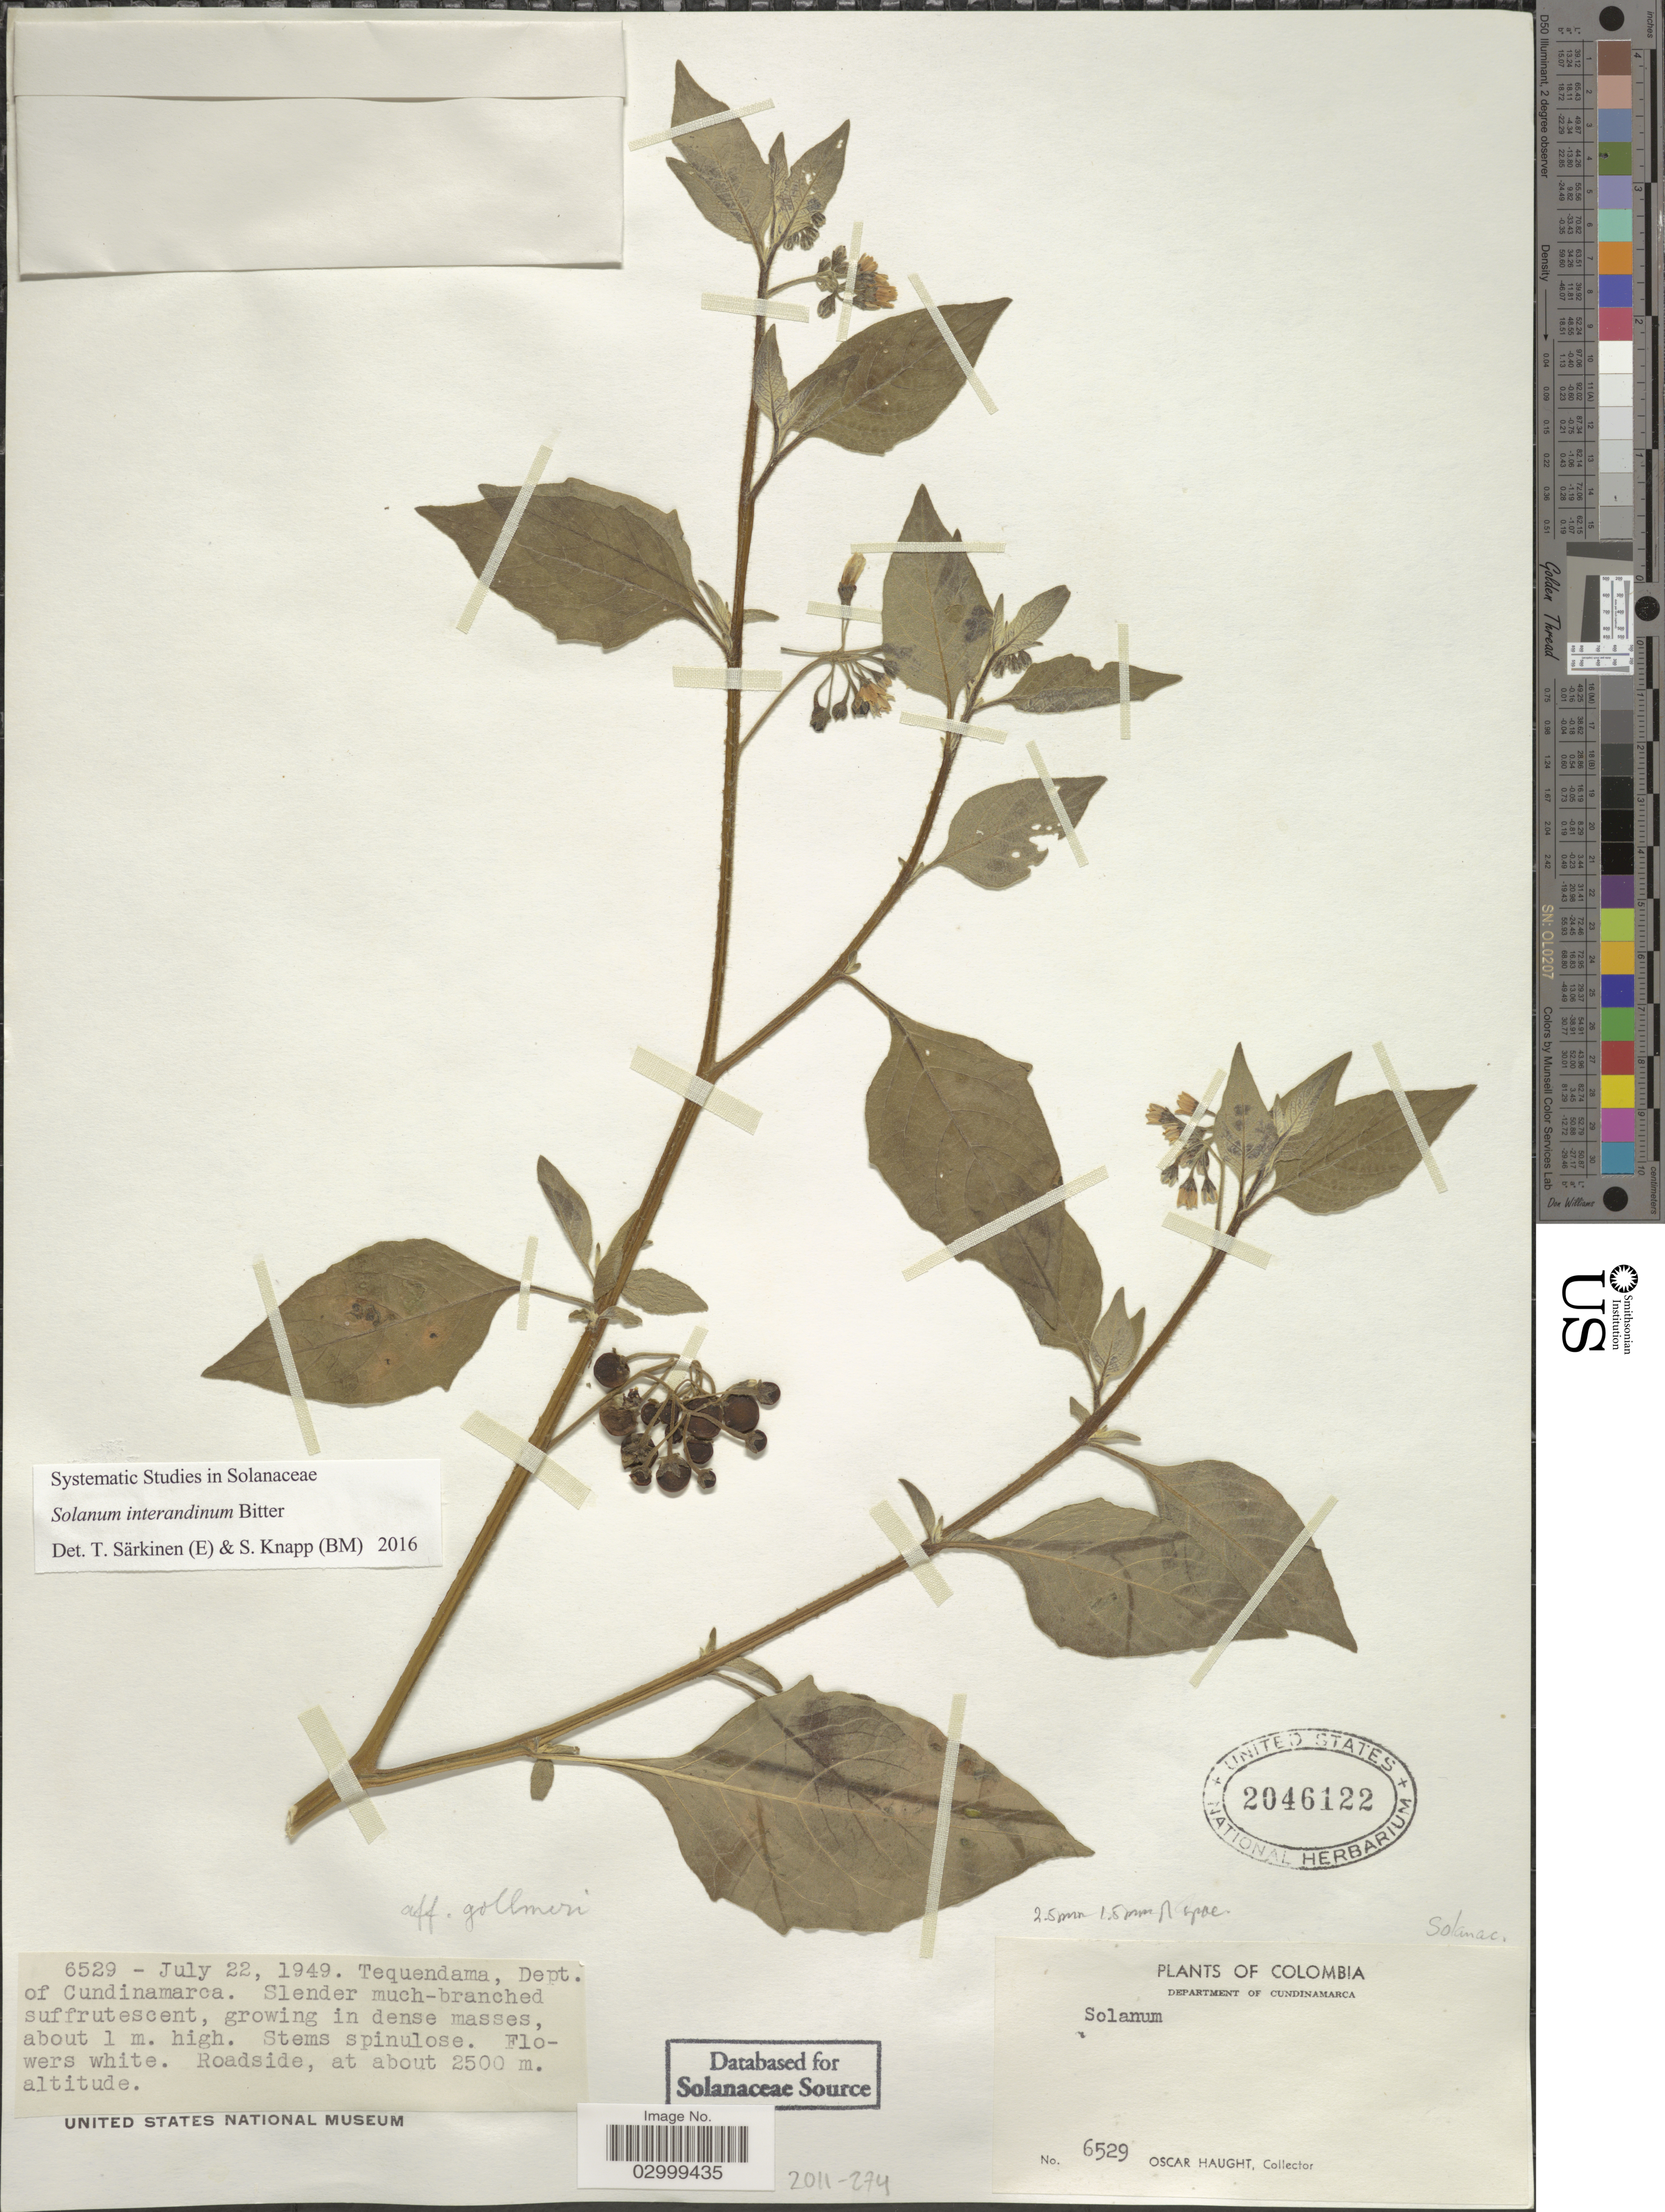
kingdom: Plantae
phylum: Tracheophyta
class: Magnoliopsida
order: Solanales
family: Solanaceae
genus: Solanum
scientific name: Solanum interandinum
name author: Bitter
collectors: O. L. Haught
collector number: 6529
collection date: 1949-07-22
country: Colombia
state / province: Cundinamarca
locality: Tequendama, Department of Cundinamarca.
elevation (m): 2500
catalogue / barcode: US 2046122